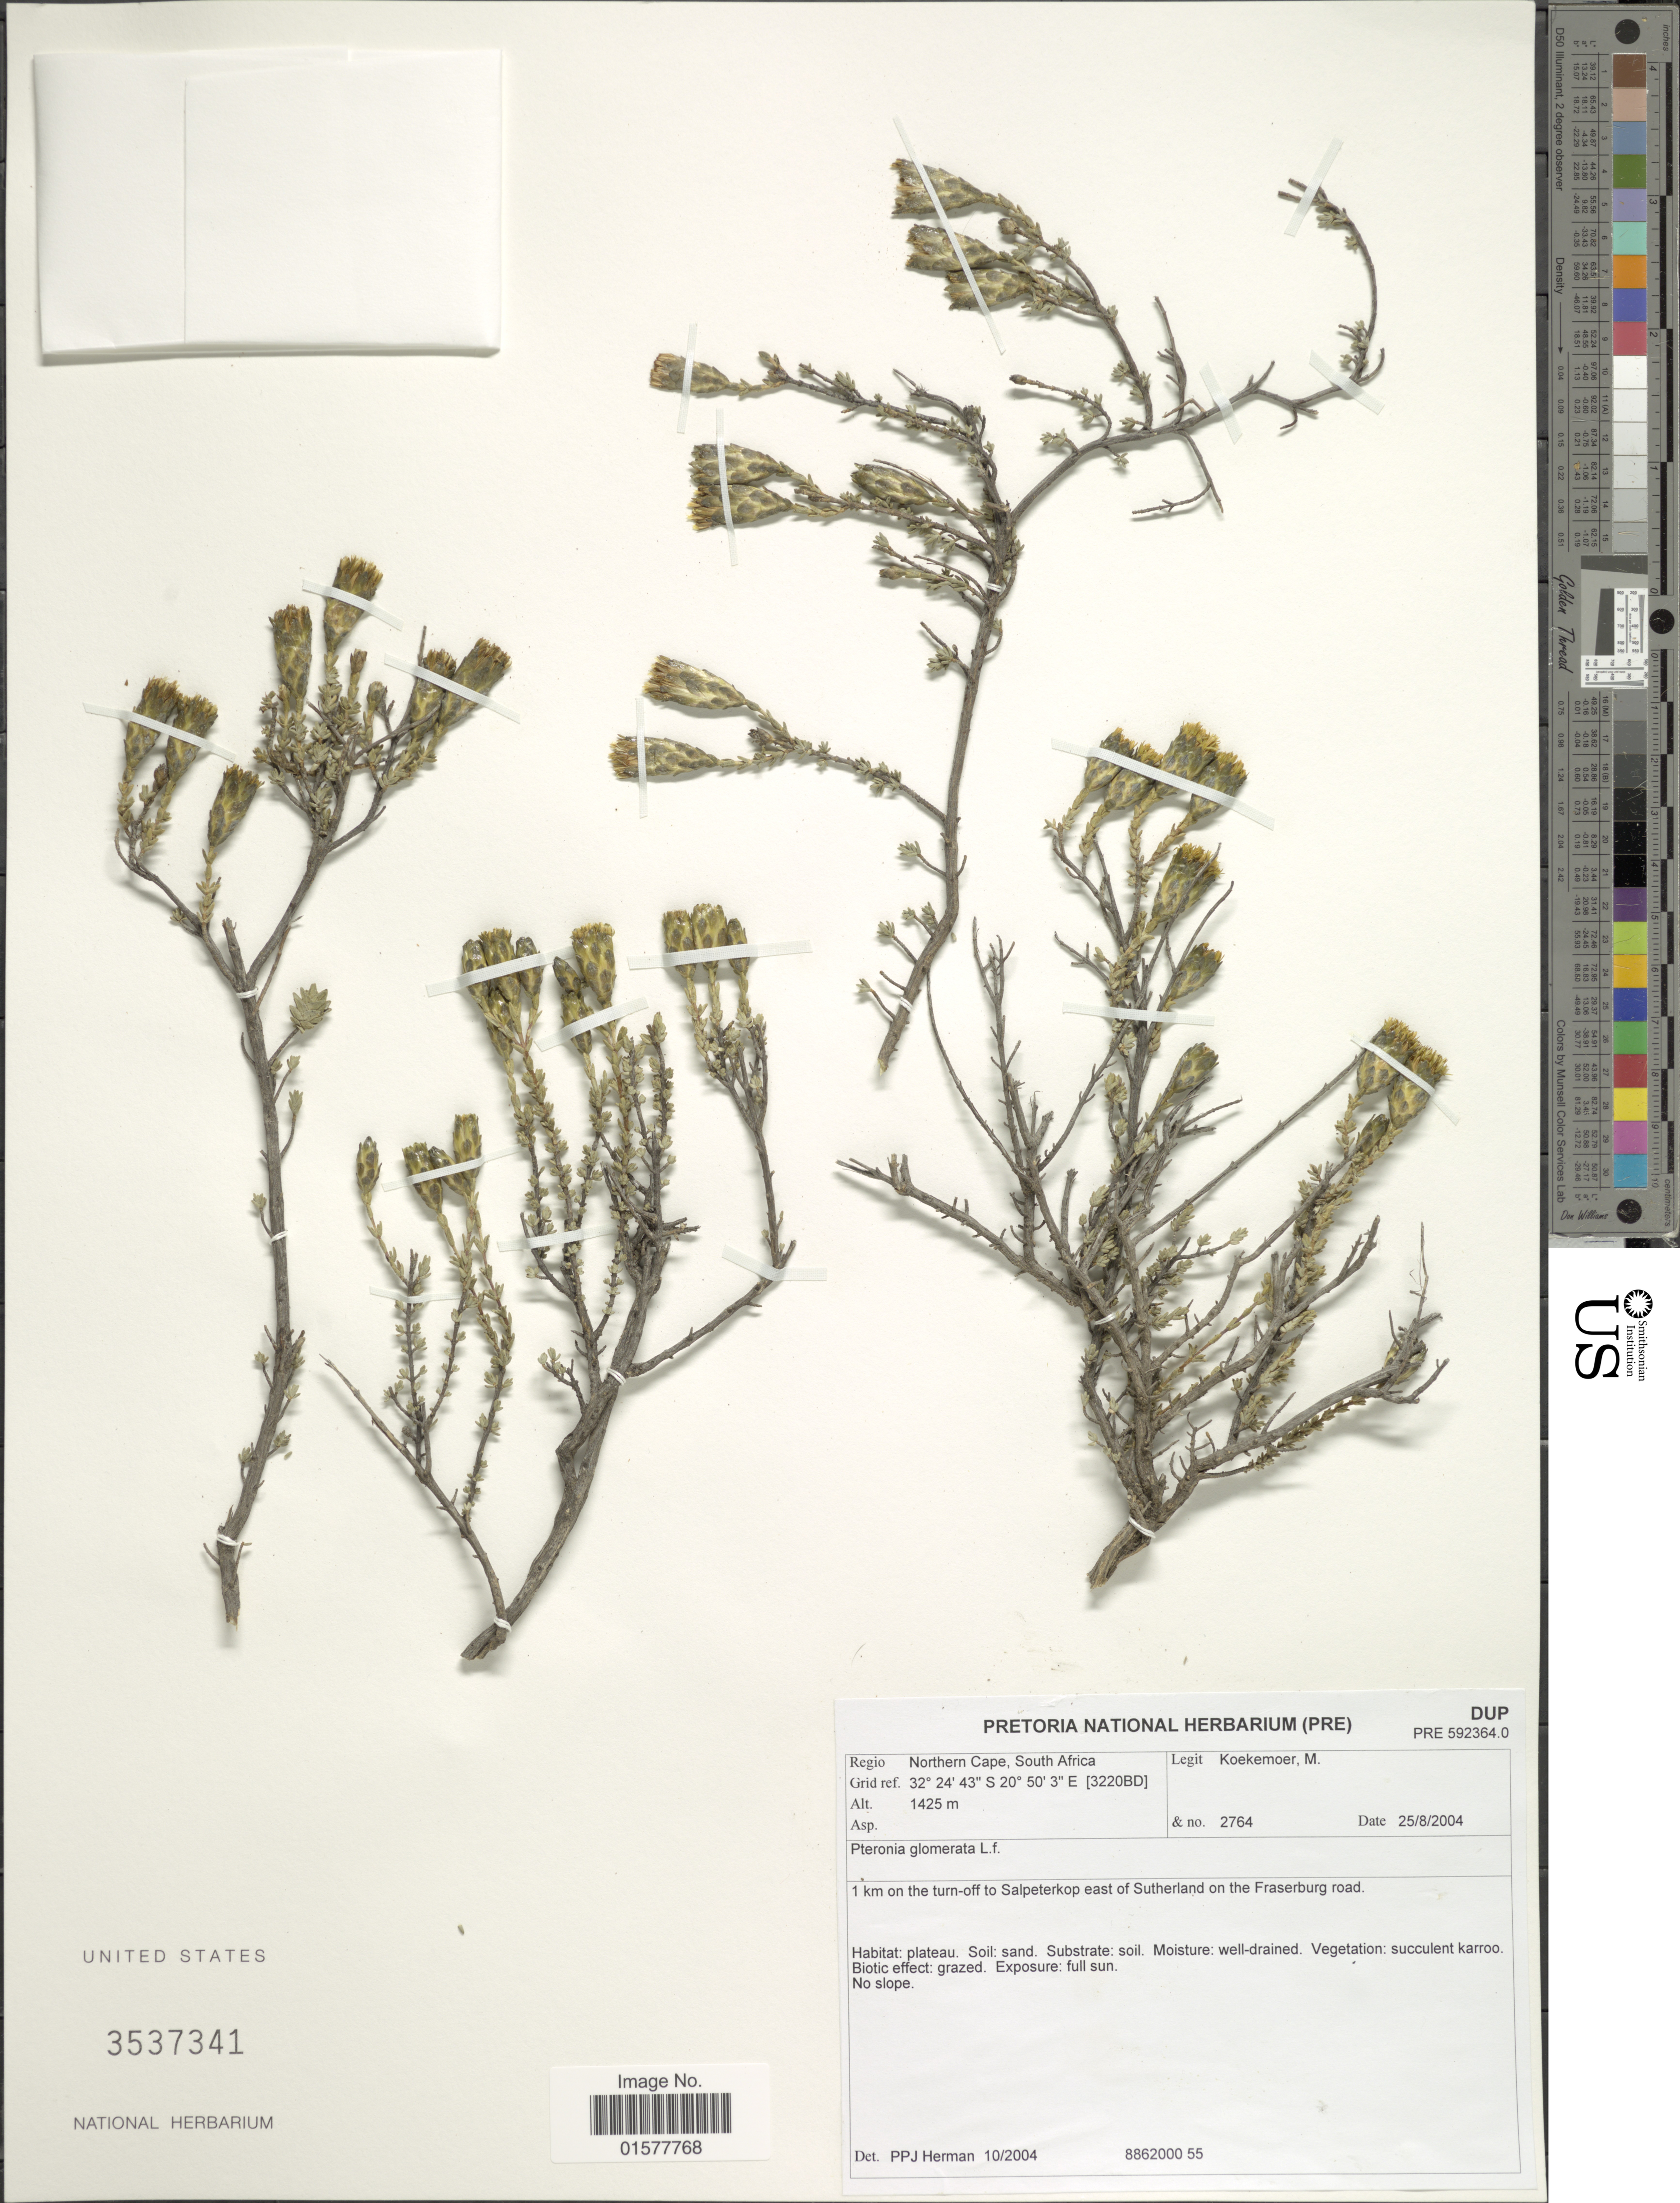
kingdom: Plantae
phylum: Tracheophyta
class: Magnoliopsida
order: Asterales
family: Asteraceae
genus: Pteronia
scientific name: Pteronia glomerata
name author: L. f.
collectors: M. Koekemoer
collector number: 2764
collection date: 2004-08-25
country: South Africa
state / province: Northern Cape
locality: Northern cape, South Africa, Grid. ref. [3220BD], 1 km on the turn-off to Salpeterkop east of Sutherland on the Fraserburg road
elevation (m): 1425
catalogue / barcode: US 3537341